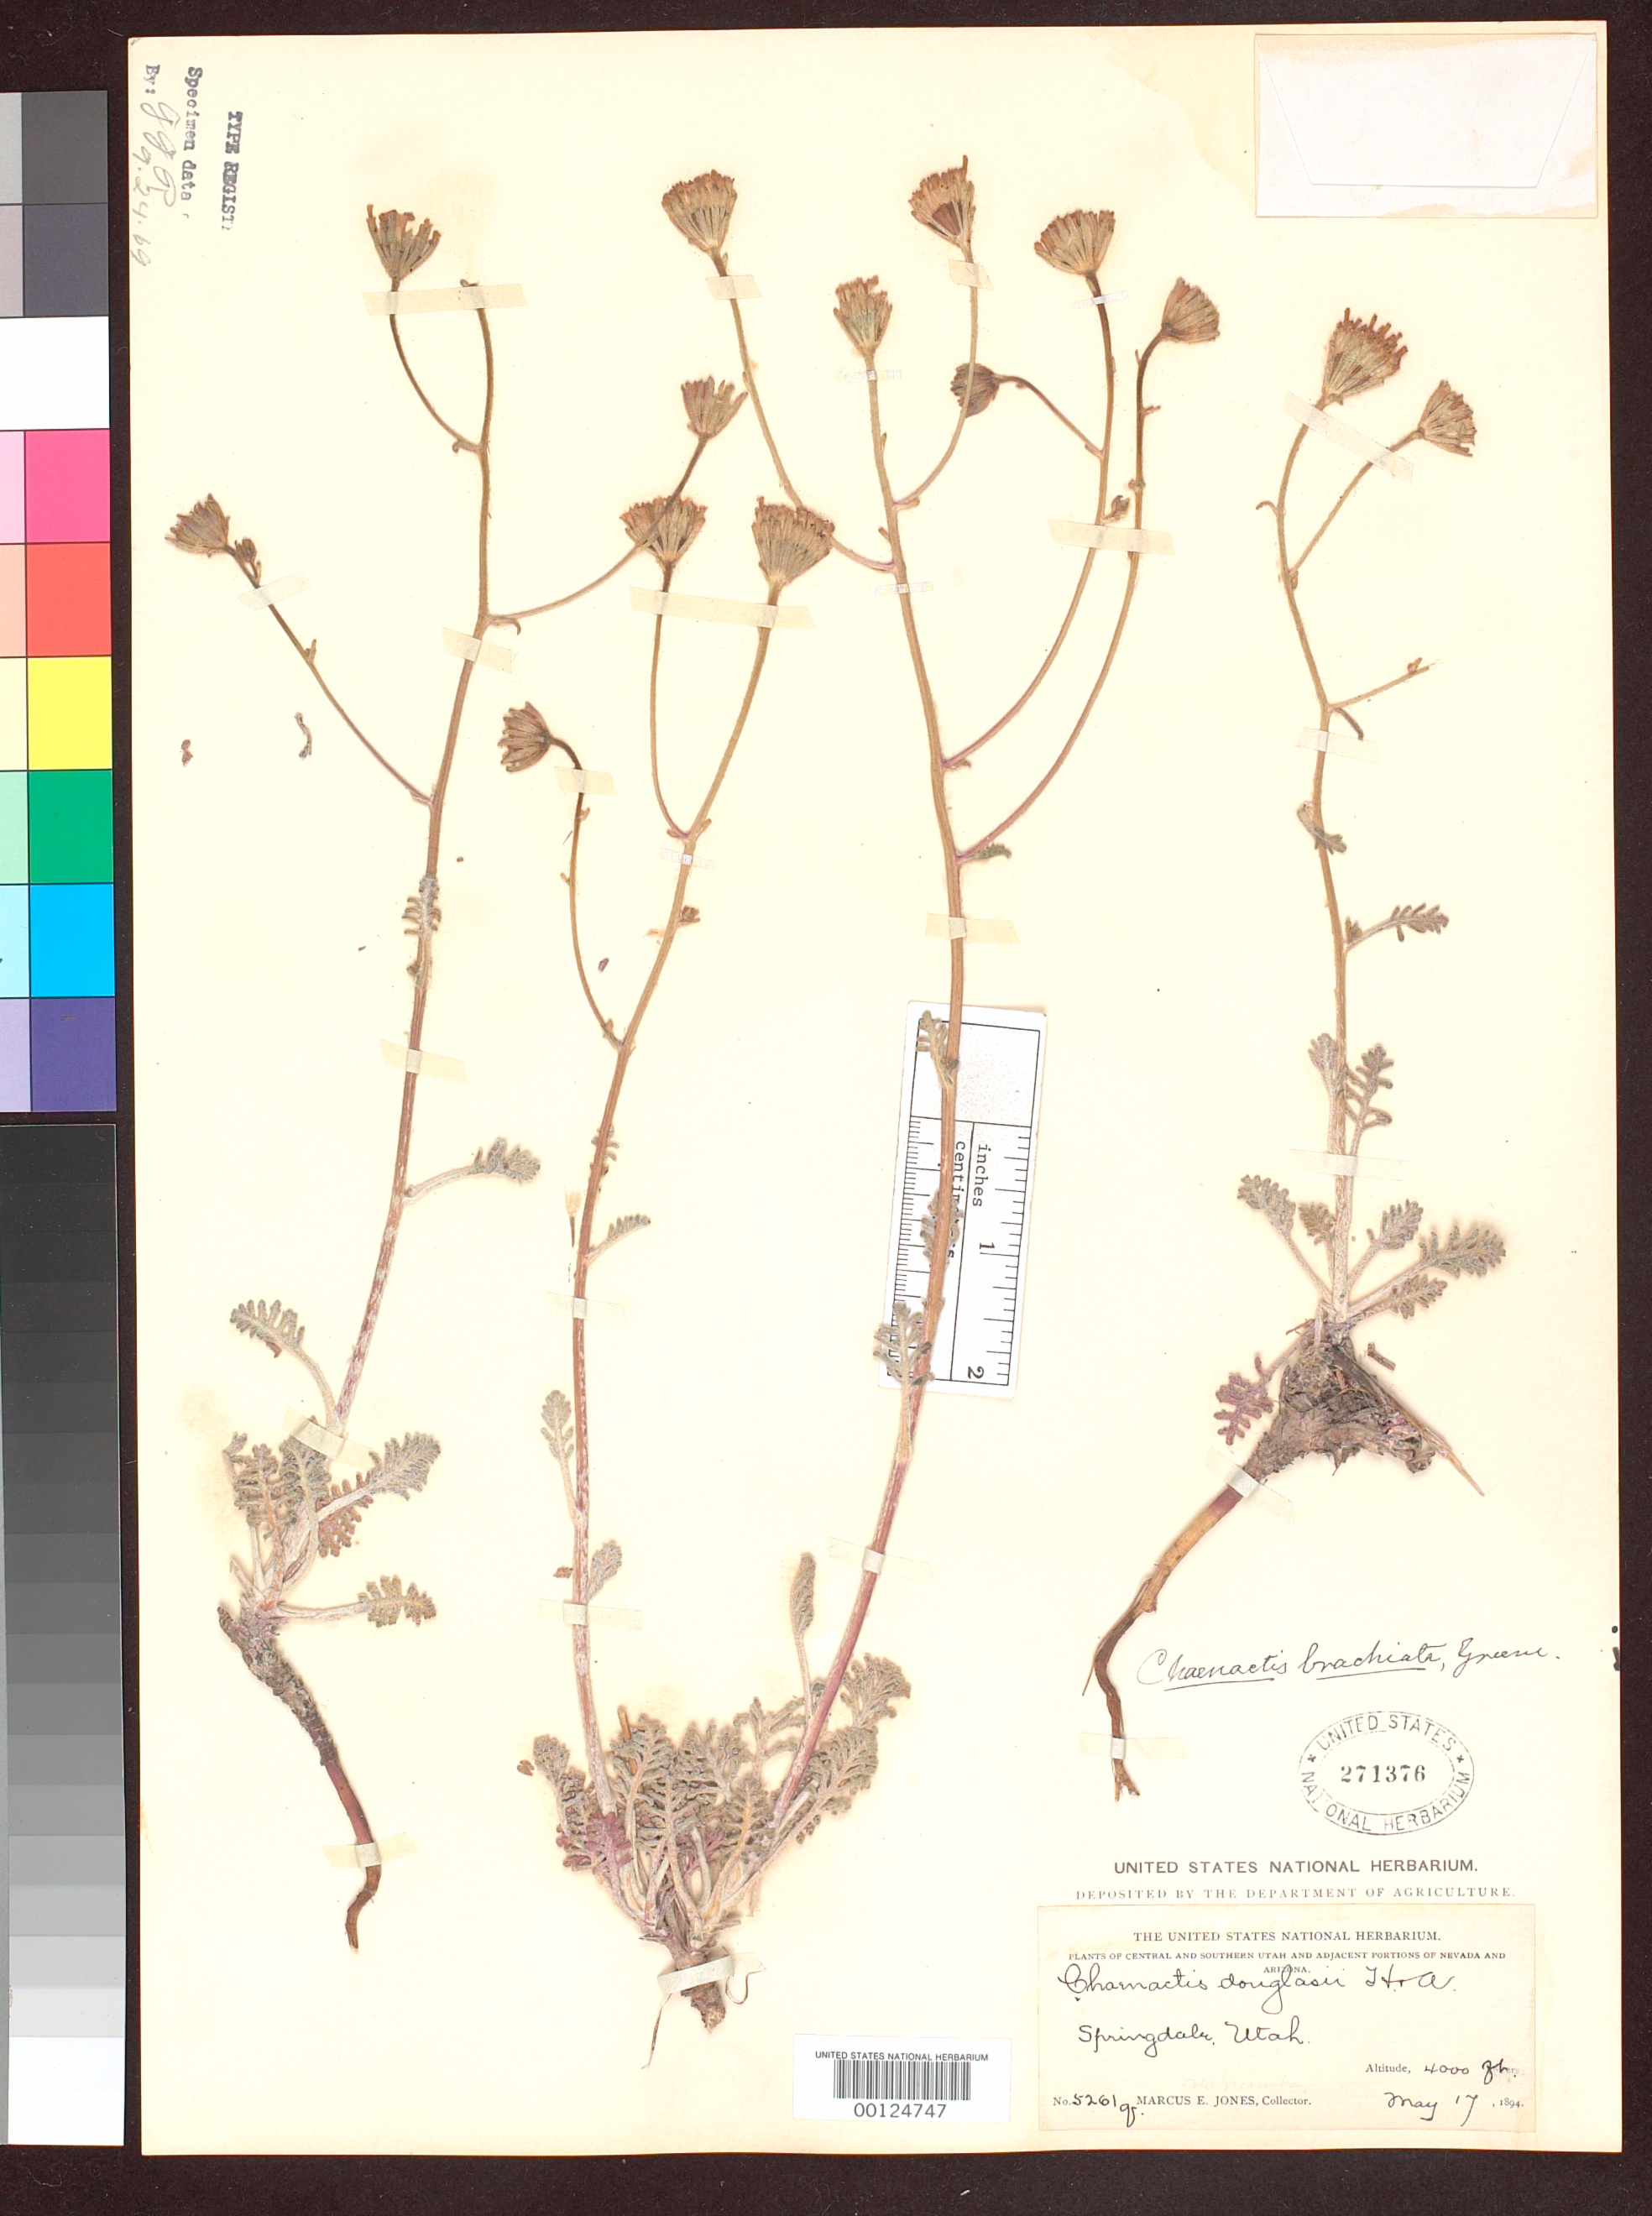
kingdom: Plantae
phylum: Tracheophyta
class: Magnoliopsida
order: Asterales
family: Asteraceae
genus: Chaenactis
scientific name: Chaenactis brachiata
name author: Greene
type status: Isotype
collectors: M. E. Jones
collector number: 5261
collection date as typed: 17 May 1894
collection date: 1894-05-17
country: United States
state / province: Utah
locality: Springdale.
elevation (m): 1219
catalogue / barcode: US 271376